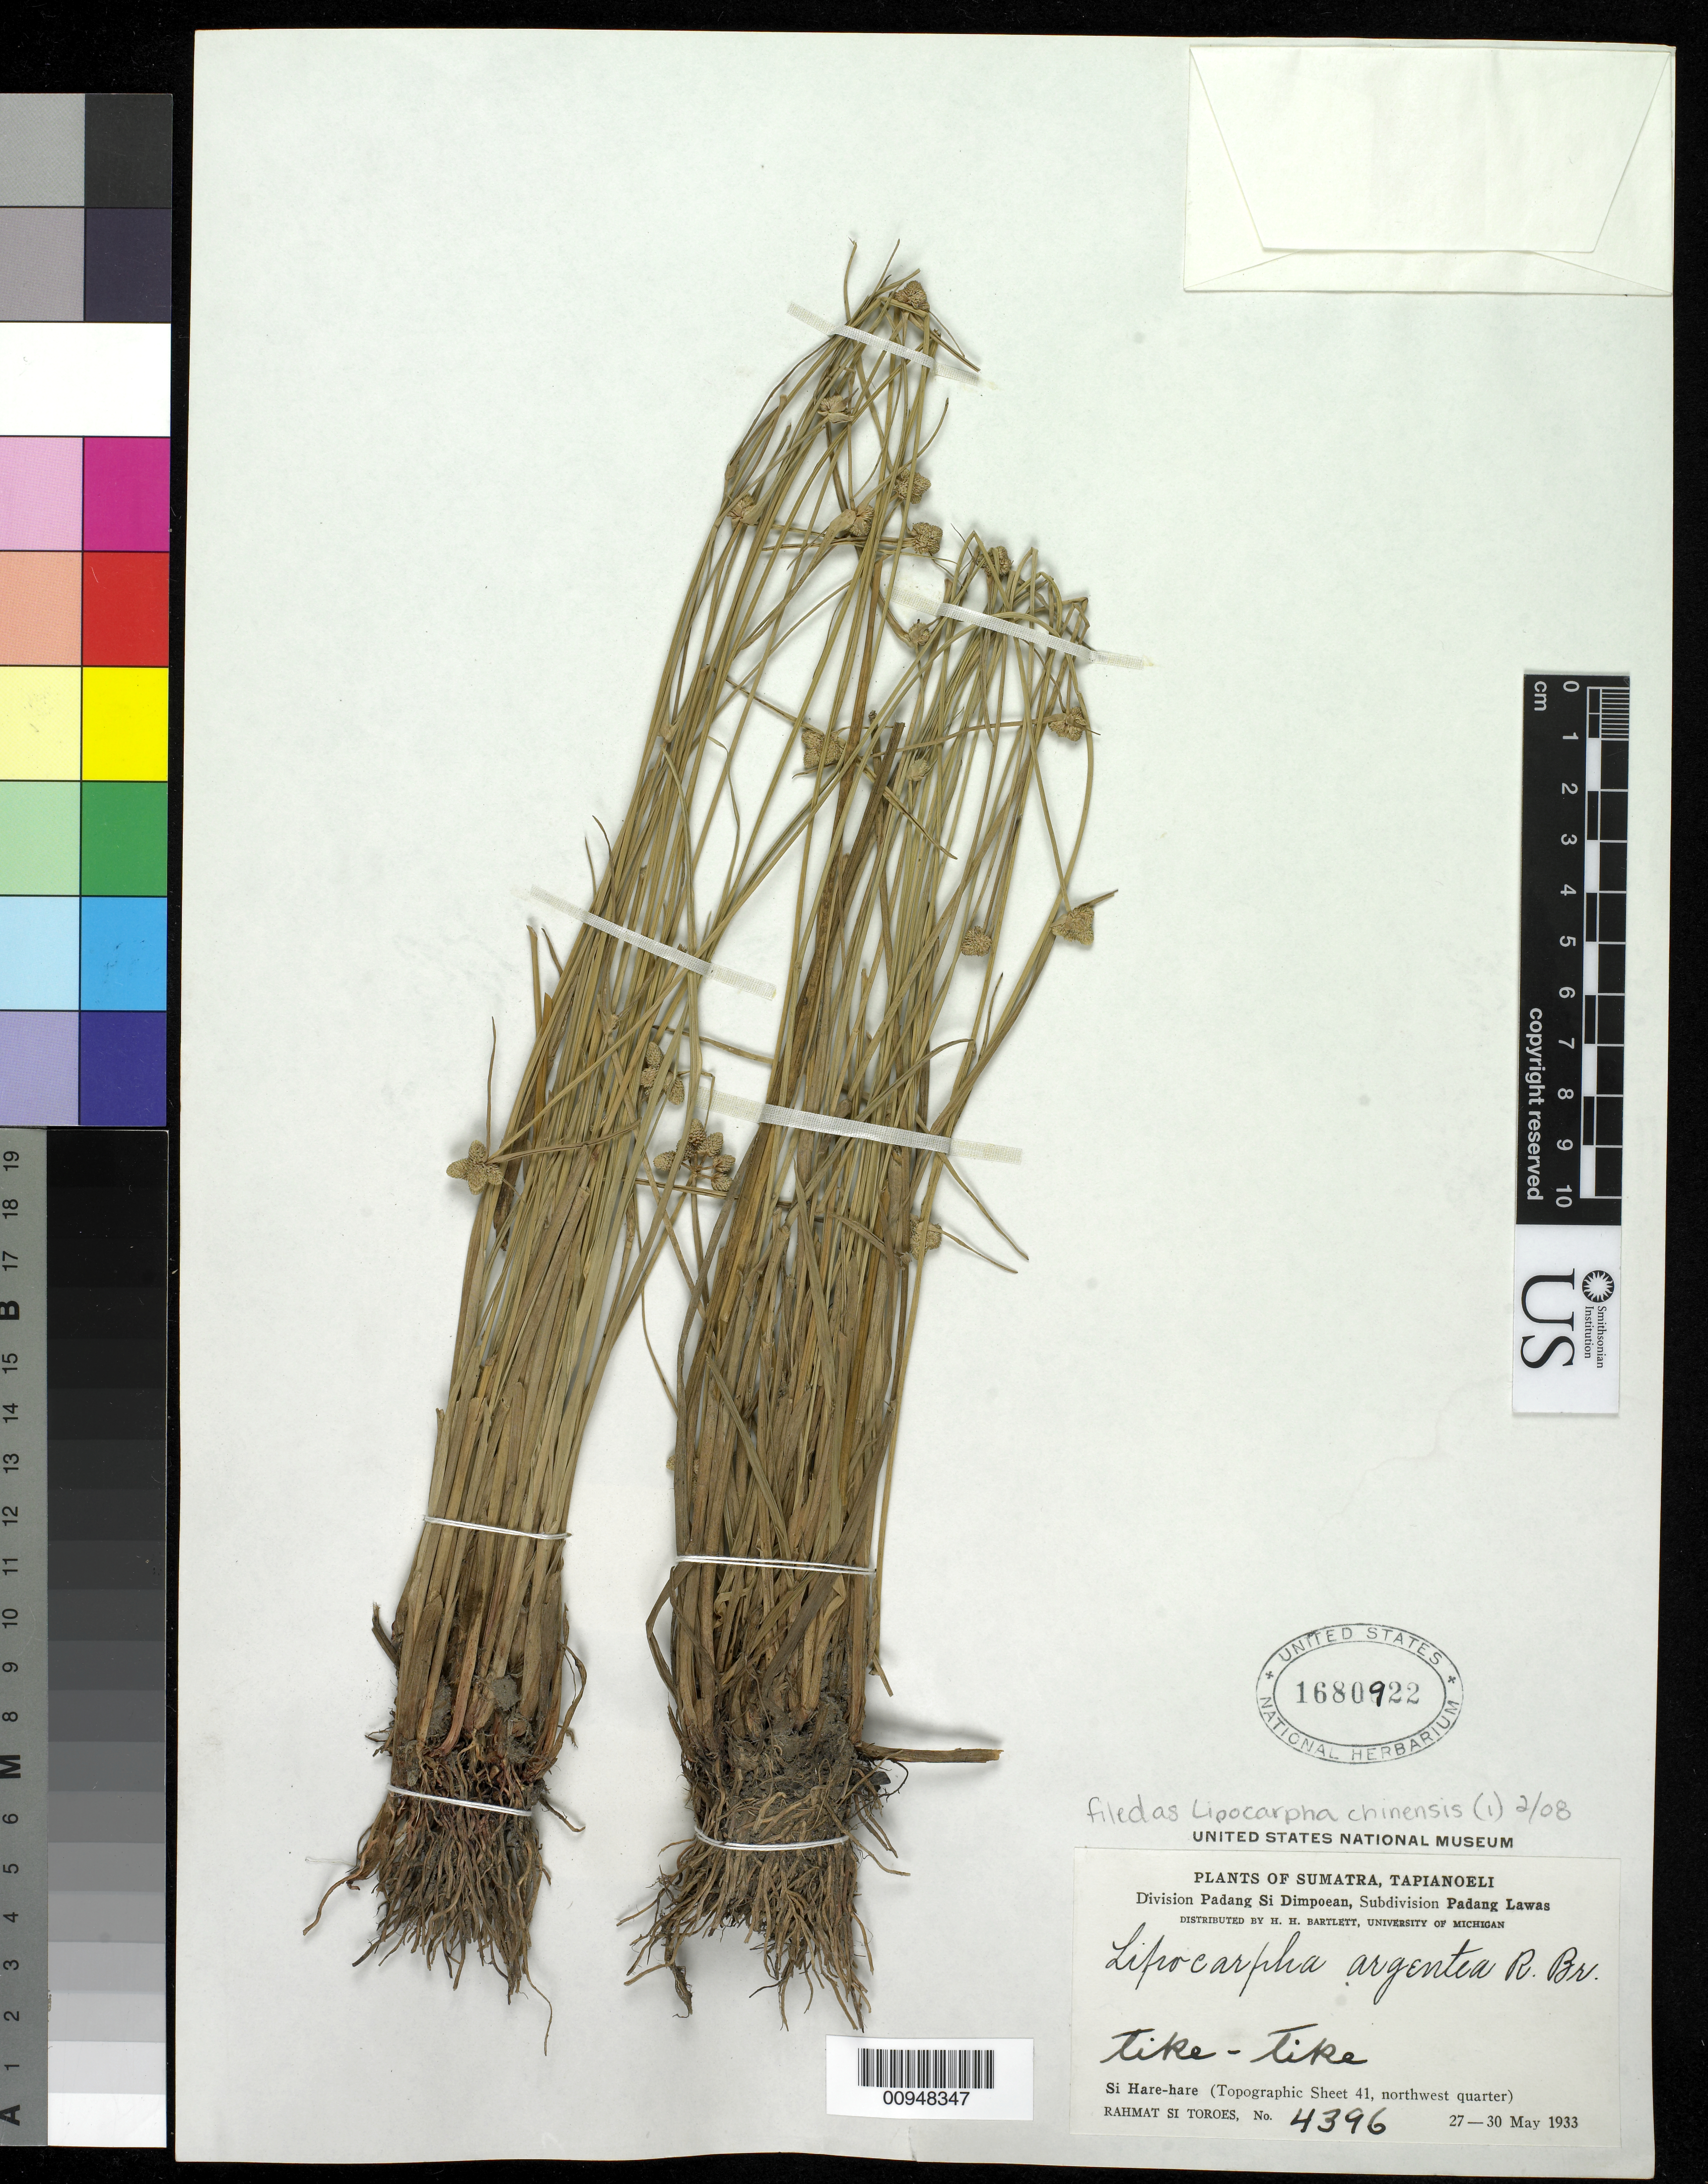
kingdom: Plantae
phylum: Tracheophyta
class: Liliopsida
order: Poales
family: Cyperaceae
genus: Cyperus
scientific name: Cyperus albescens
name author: (Steud.) Larridon & Govaerts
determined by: Strong, M. T., (US), Smithsonian Institution - National Museum of Natural History (UNITED STATES)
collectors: Rahmat Si Boeea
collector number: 4396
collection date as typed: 27 May 1933 to 30 May 1933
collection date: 1933-05-27/1933-05-30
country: Indonesia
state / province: Sumatra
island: Sumatra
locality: Si Hare-hare, Division Padang Si Dimpoean, Subdivision Padang Lawas.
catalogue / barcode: US 1680922